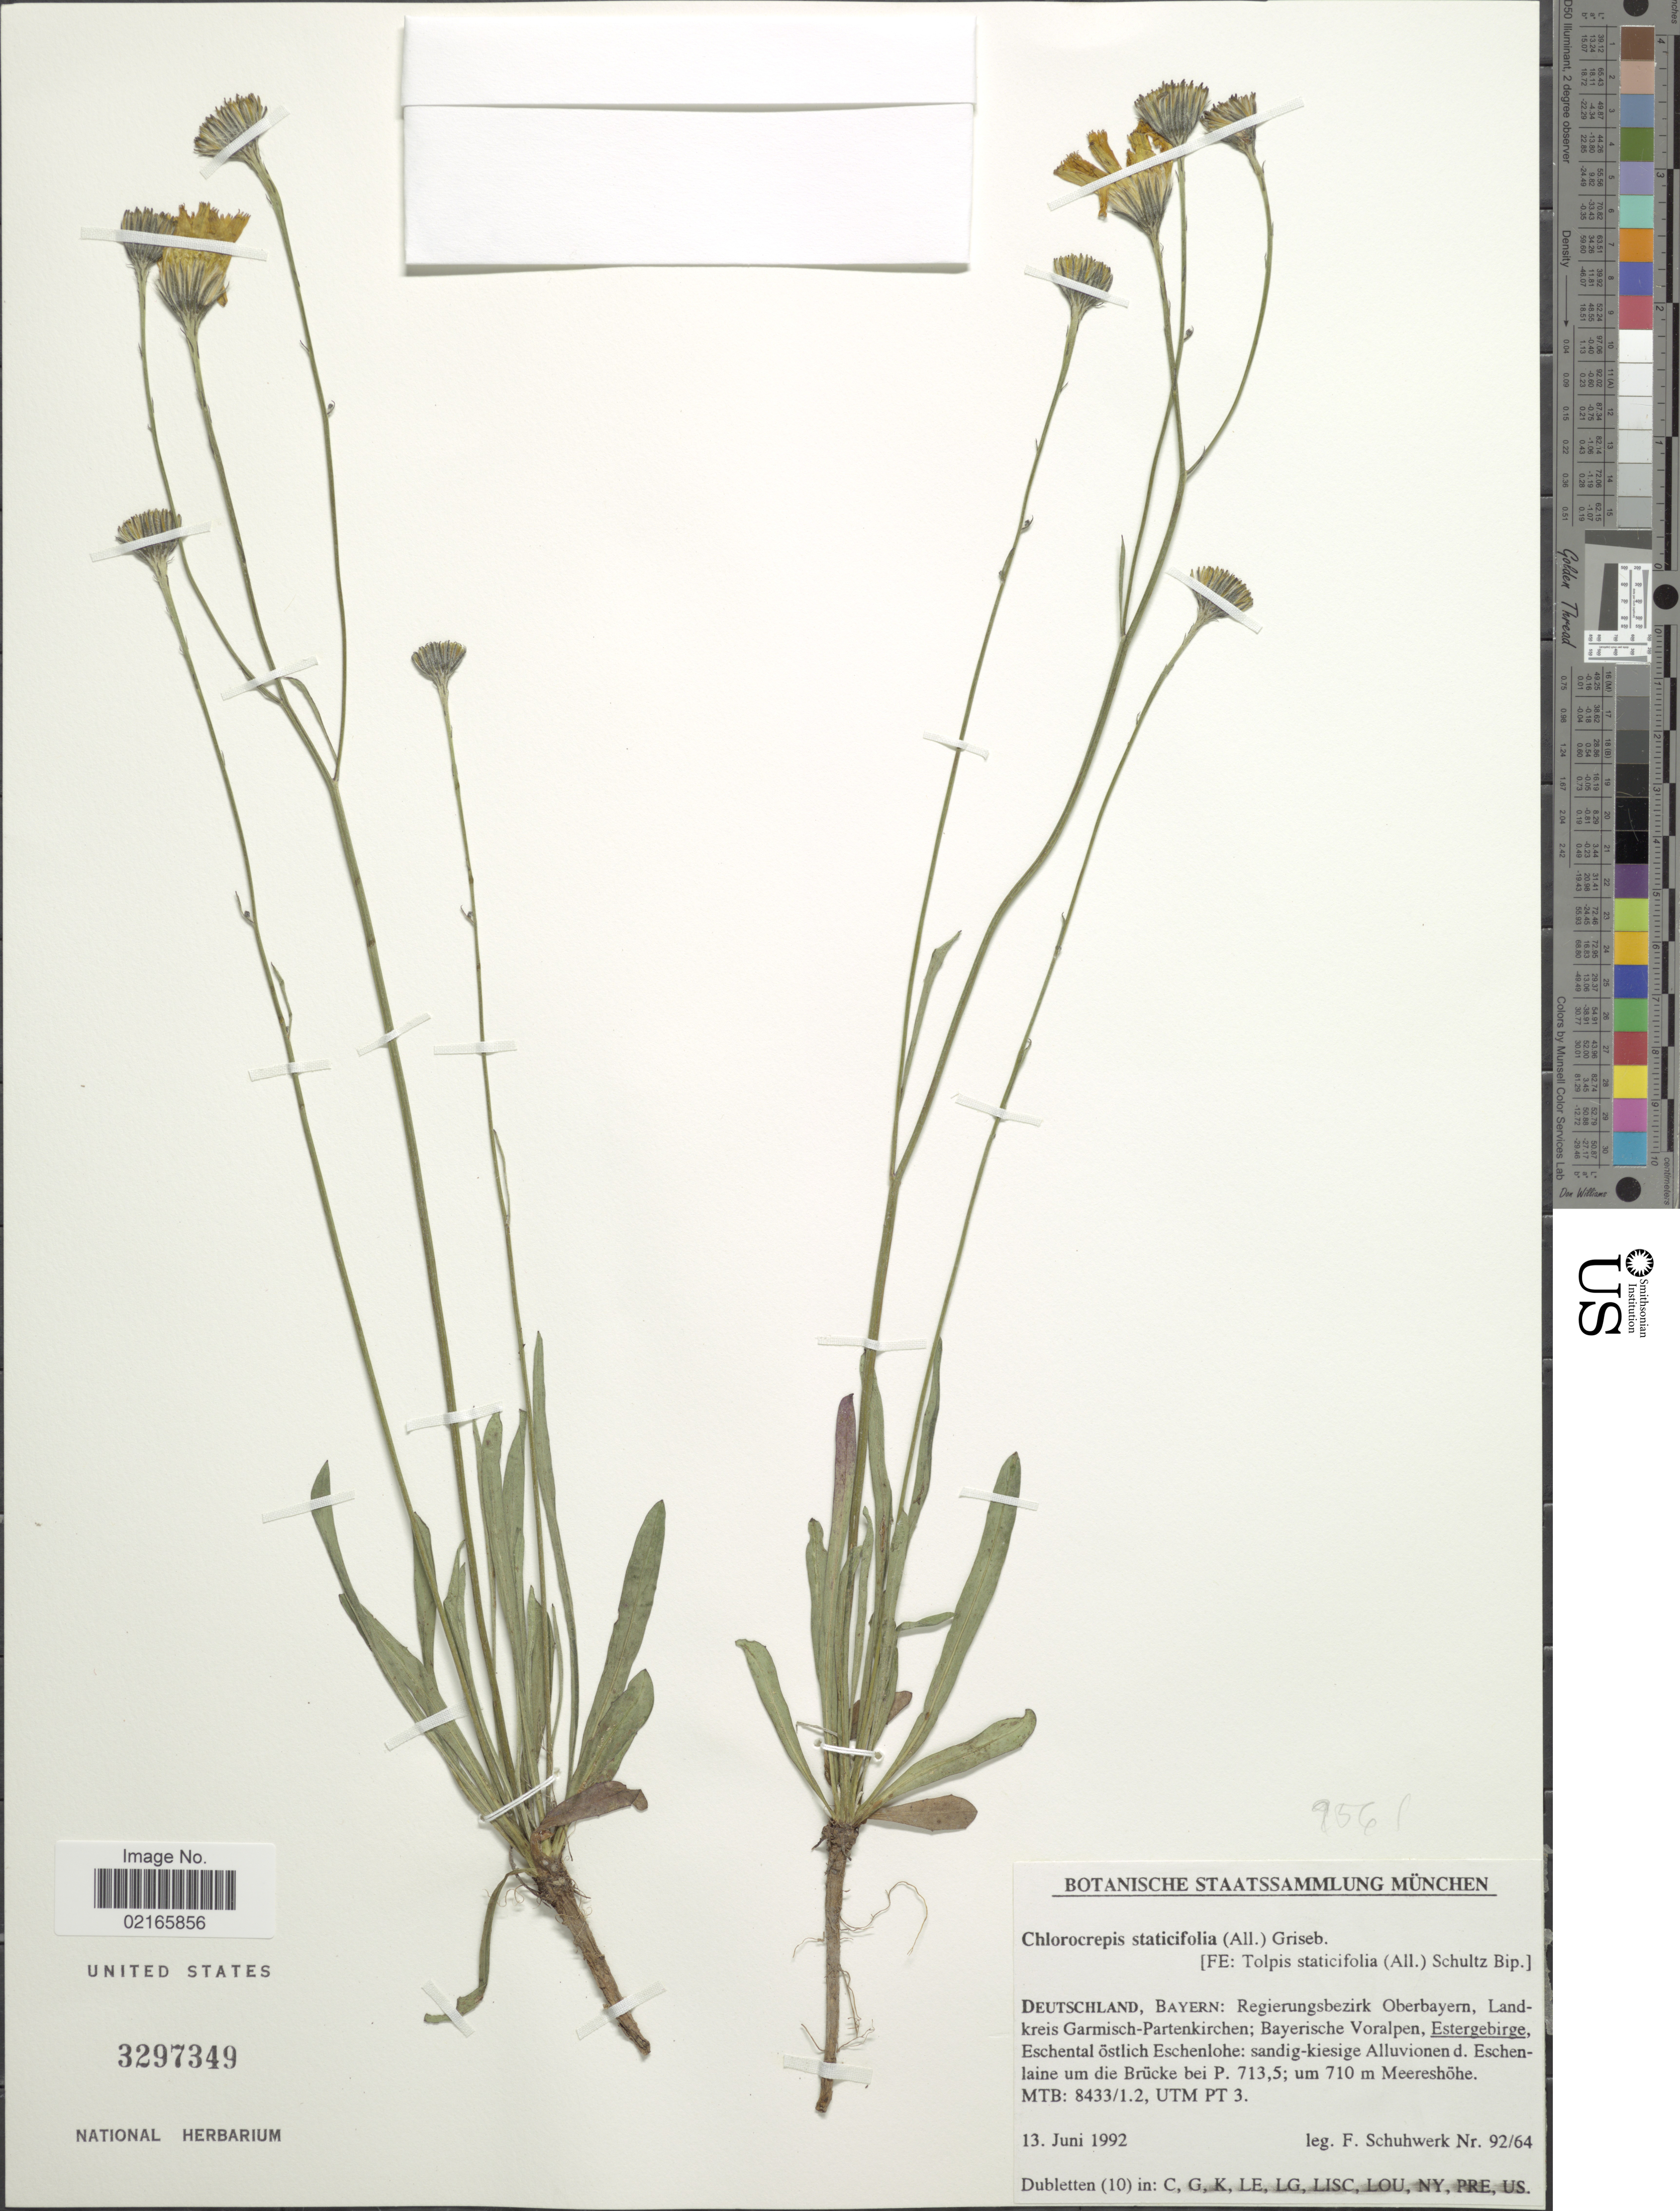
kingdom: Plantae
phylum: Tracheophyta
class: Magnoliopsida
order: Asterales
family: Asteraceae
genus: Tolpis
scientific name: Tolpis staticifolia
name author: (All.) Sch. Bip.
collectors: Schuhwerk, F.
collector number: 92/64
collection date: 1992-06-13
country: Germany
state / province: Bayern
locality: Regierungsbezirk Oberbayern, Landkreis Garmisch-Partenkirchen; Bayerische Voralpen, Eschental östlich Eschenlohe:sandig-kiesige Alluvionen d. eschenlaine um die Brúcke bei, Meereshöhe, MTB:8433/1.2, UTM PT 3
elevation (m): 710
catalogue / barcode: US 3297349